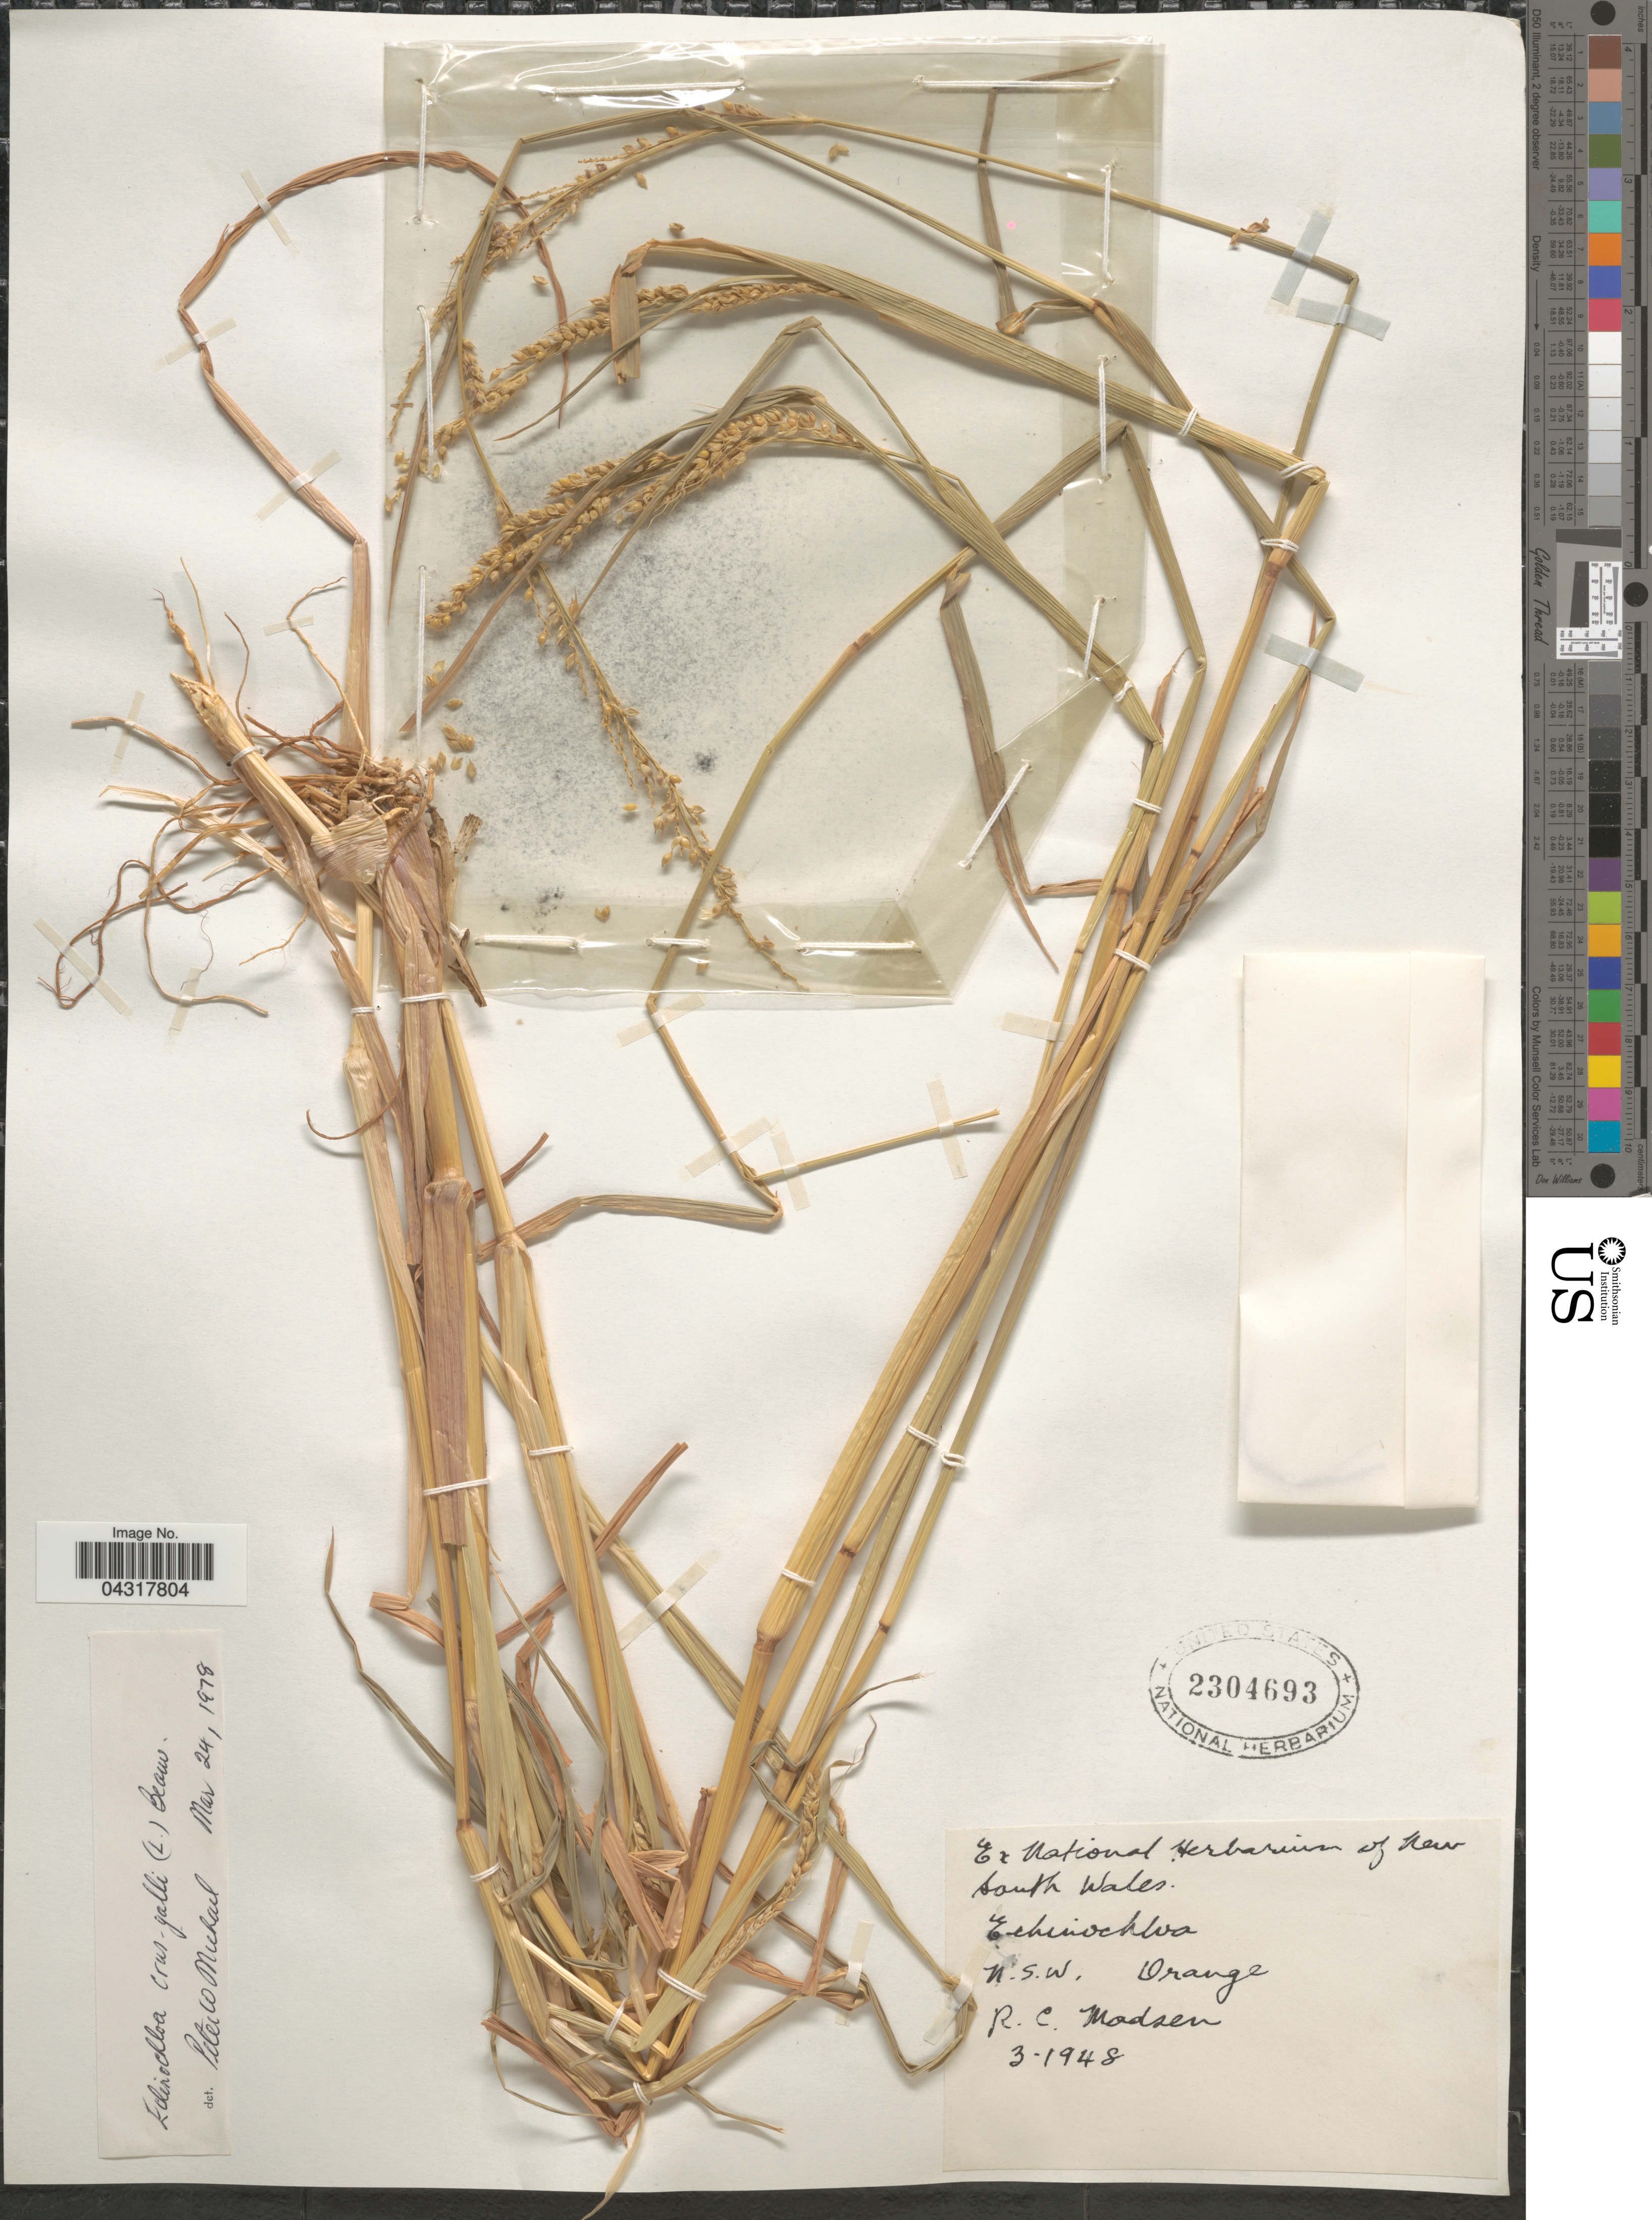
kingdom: Plantae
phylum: Tracheophyta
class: Liliopsida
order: Poales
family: Poaceae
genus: Echinochloa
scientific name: Echinochloa crus-galli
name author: (L.) P. Beauv.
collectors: R. Madsen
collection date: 1948-03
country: Australia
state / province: New South Wales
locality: Orange.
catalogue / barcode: US 2304693